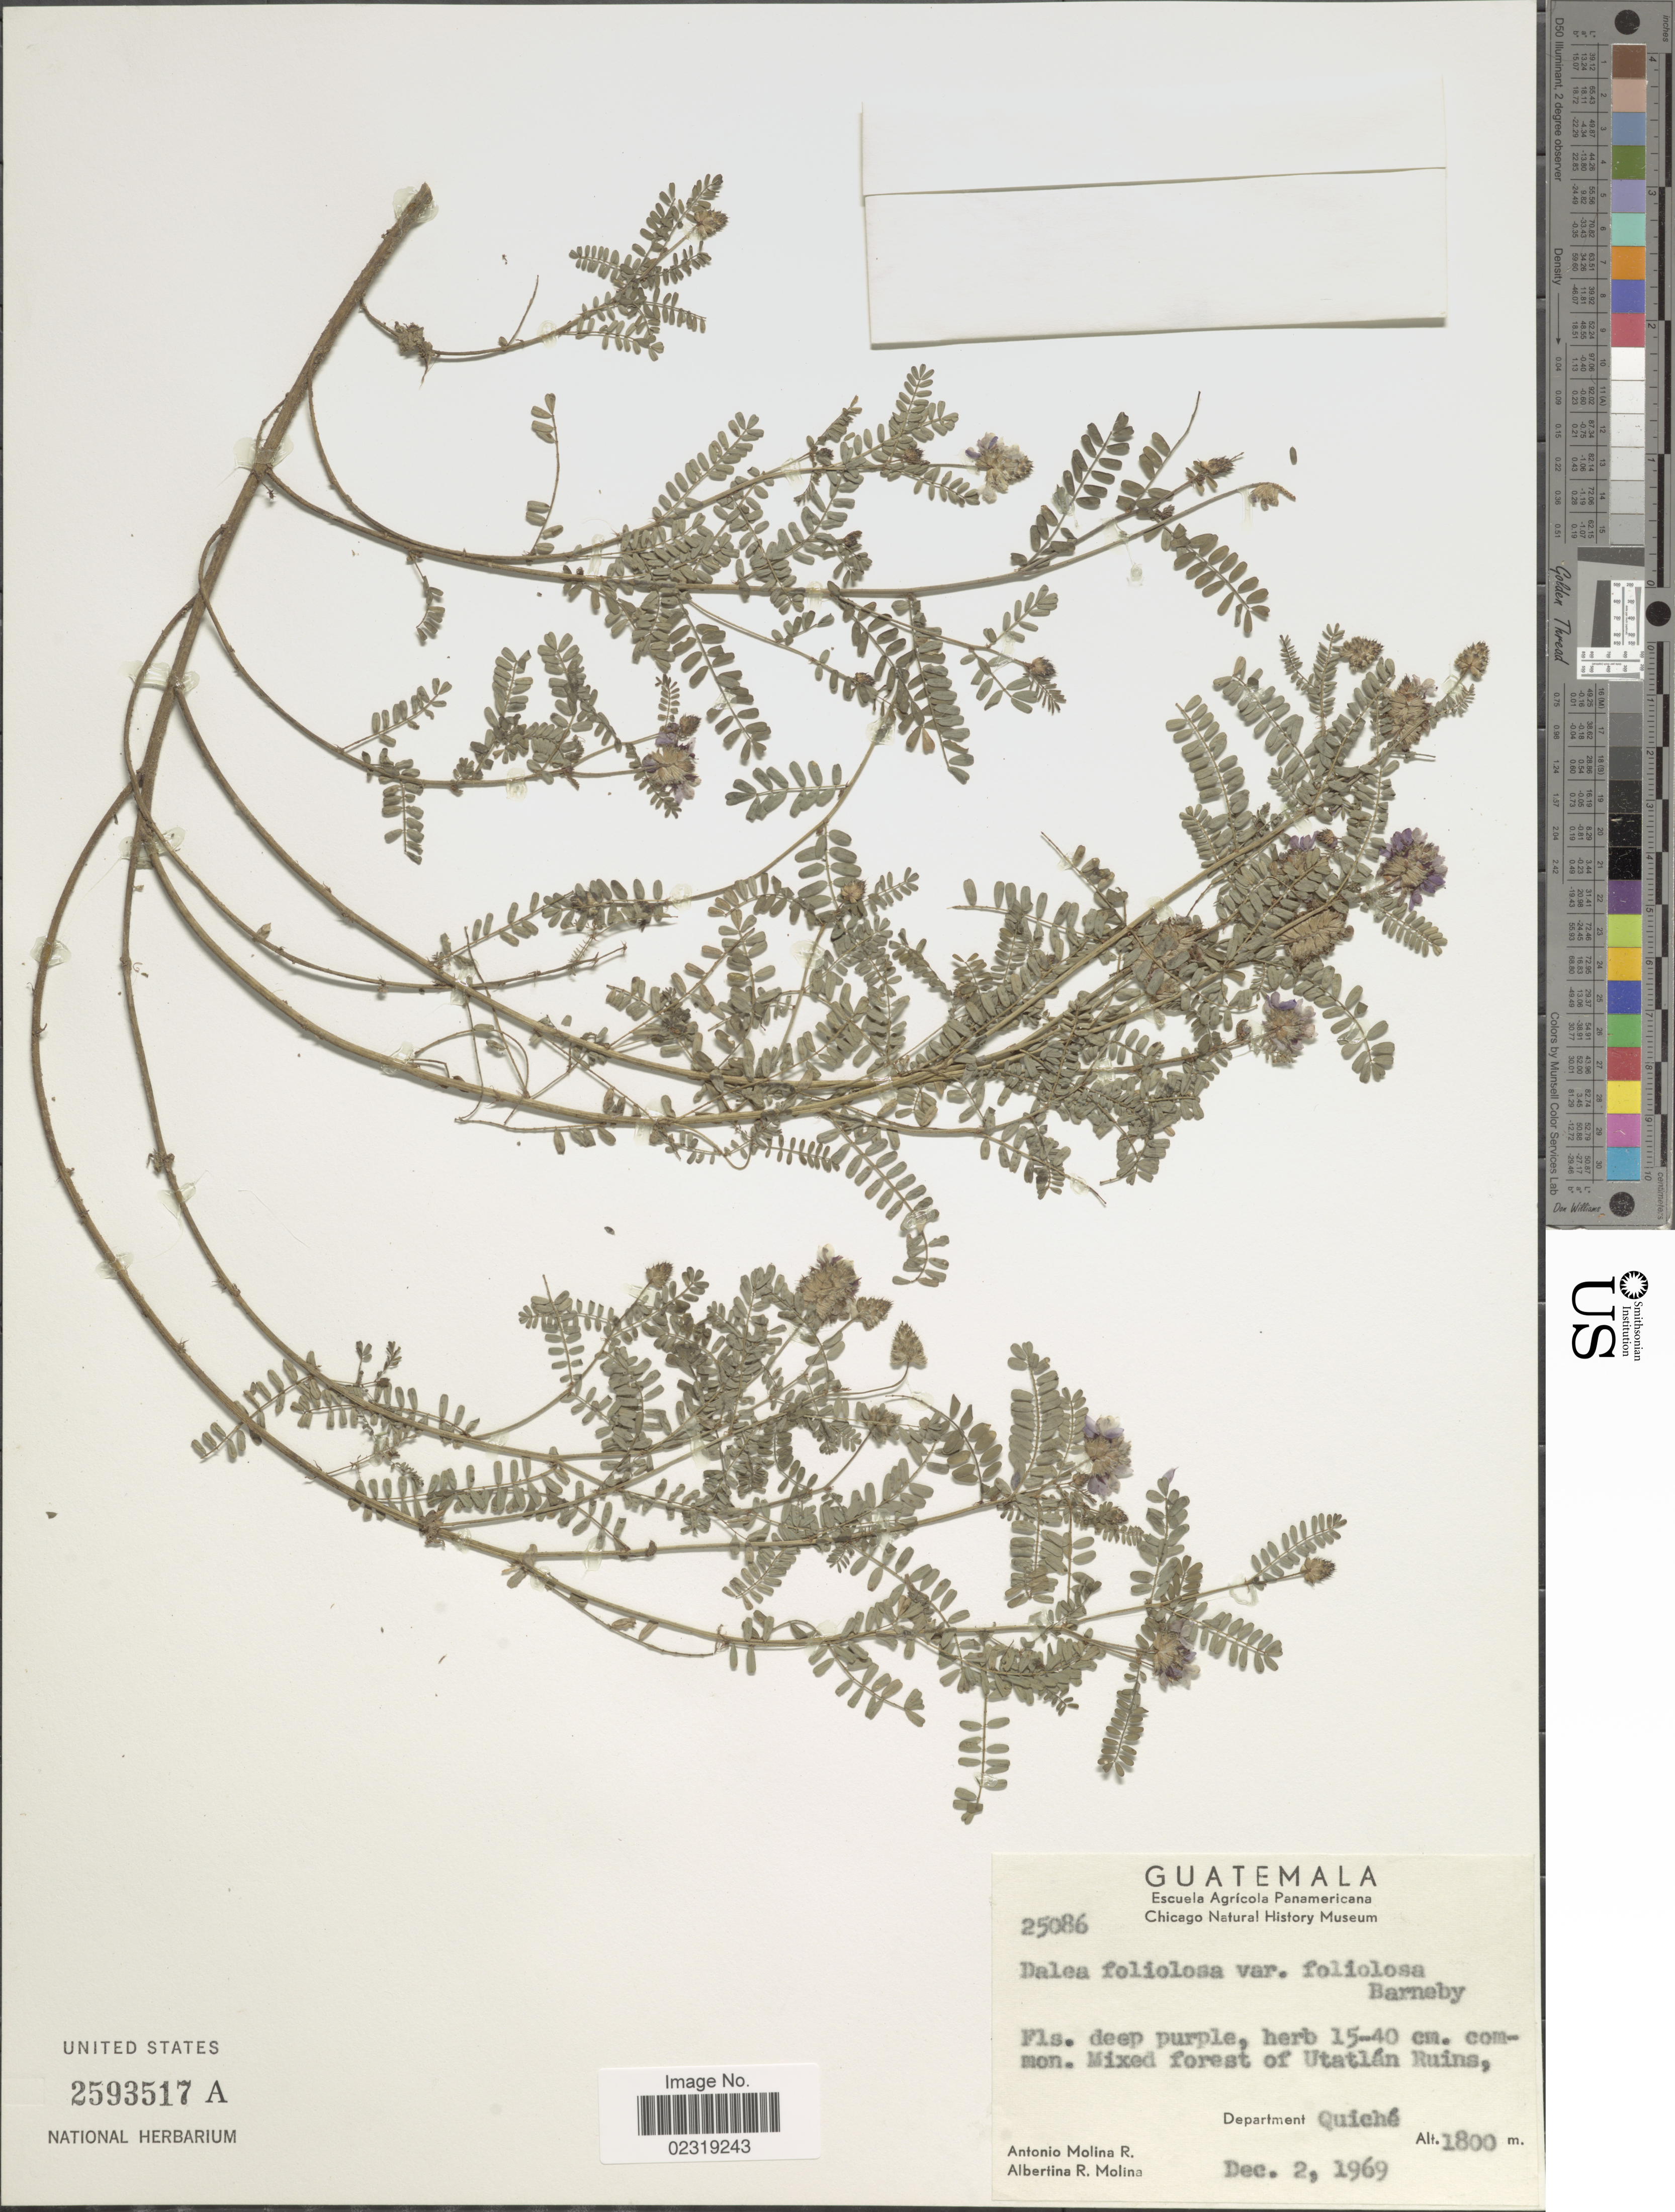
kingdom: Plantae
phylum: Tracheophyta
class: Magnoliopsida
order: Fabales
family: Fabaceae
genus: Dalea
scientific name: Dalea foliolosa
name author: (Aiton) Barneby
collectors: A. Molina R. & A. R. Molina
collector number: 25086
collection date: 1969-12-02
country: Guatemala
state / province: El Quiché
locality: Mixed forest of Utatlán Ruins, Department Quiché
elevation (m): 1800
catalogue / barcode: US 2593517A